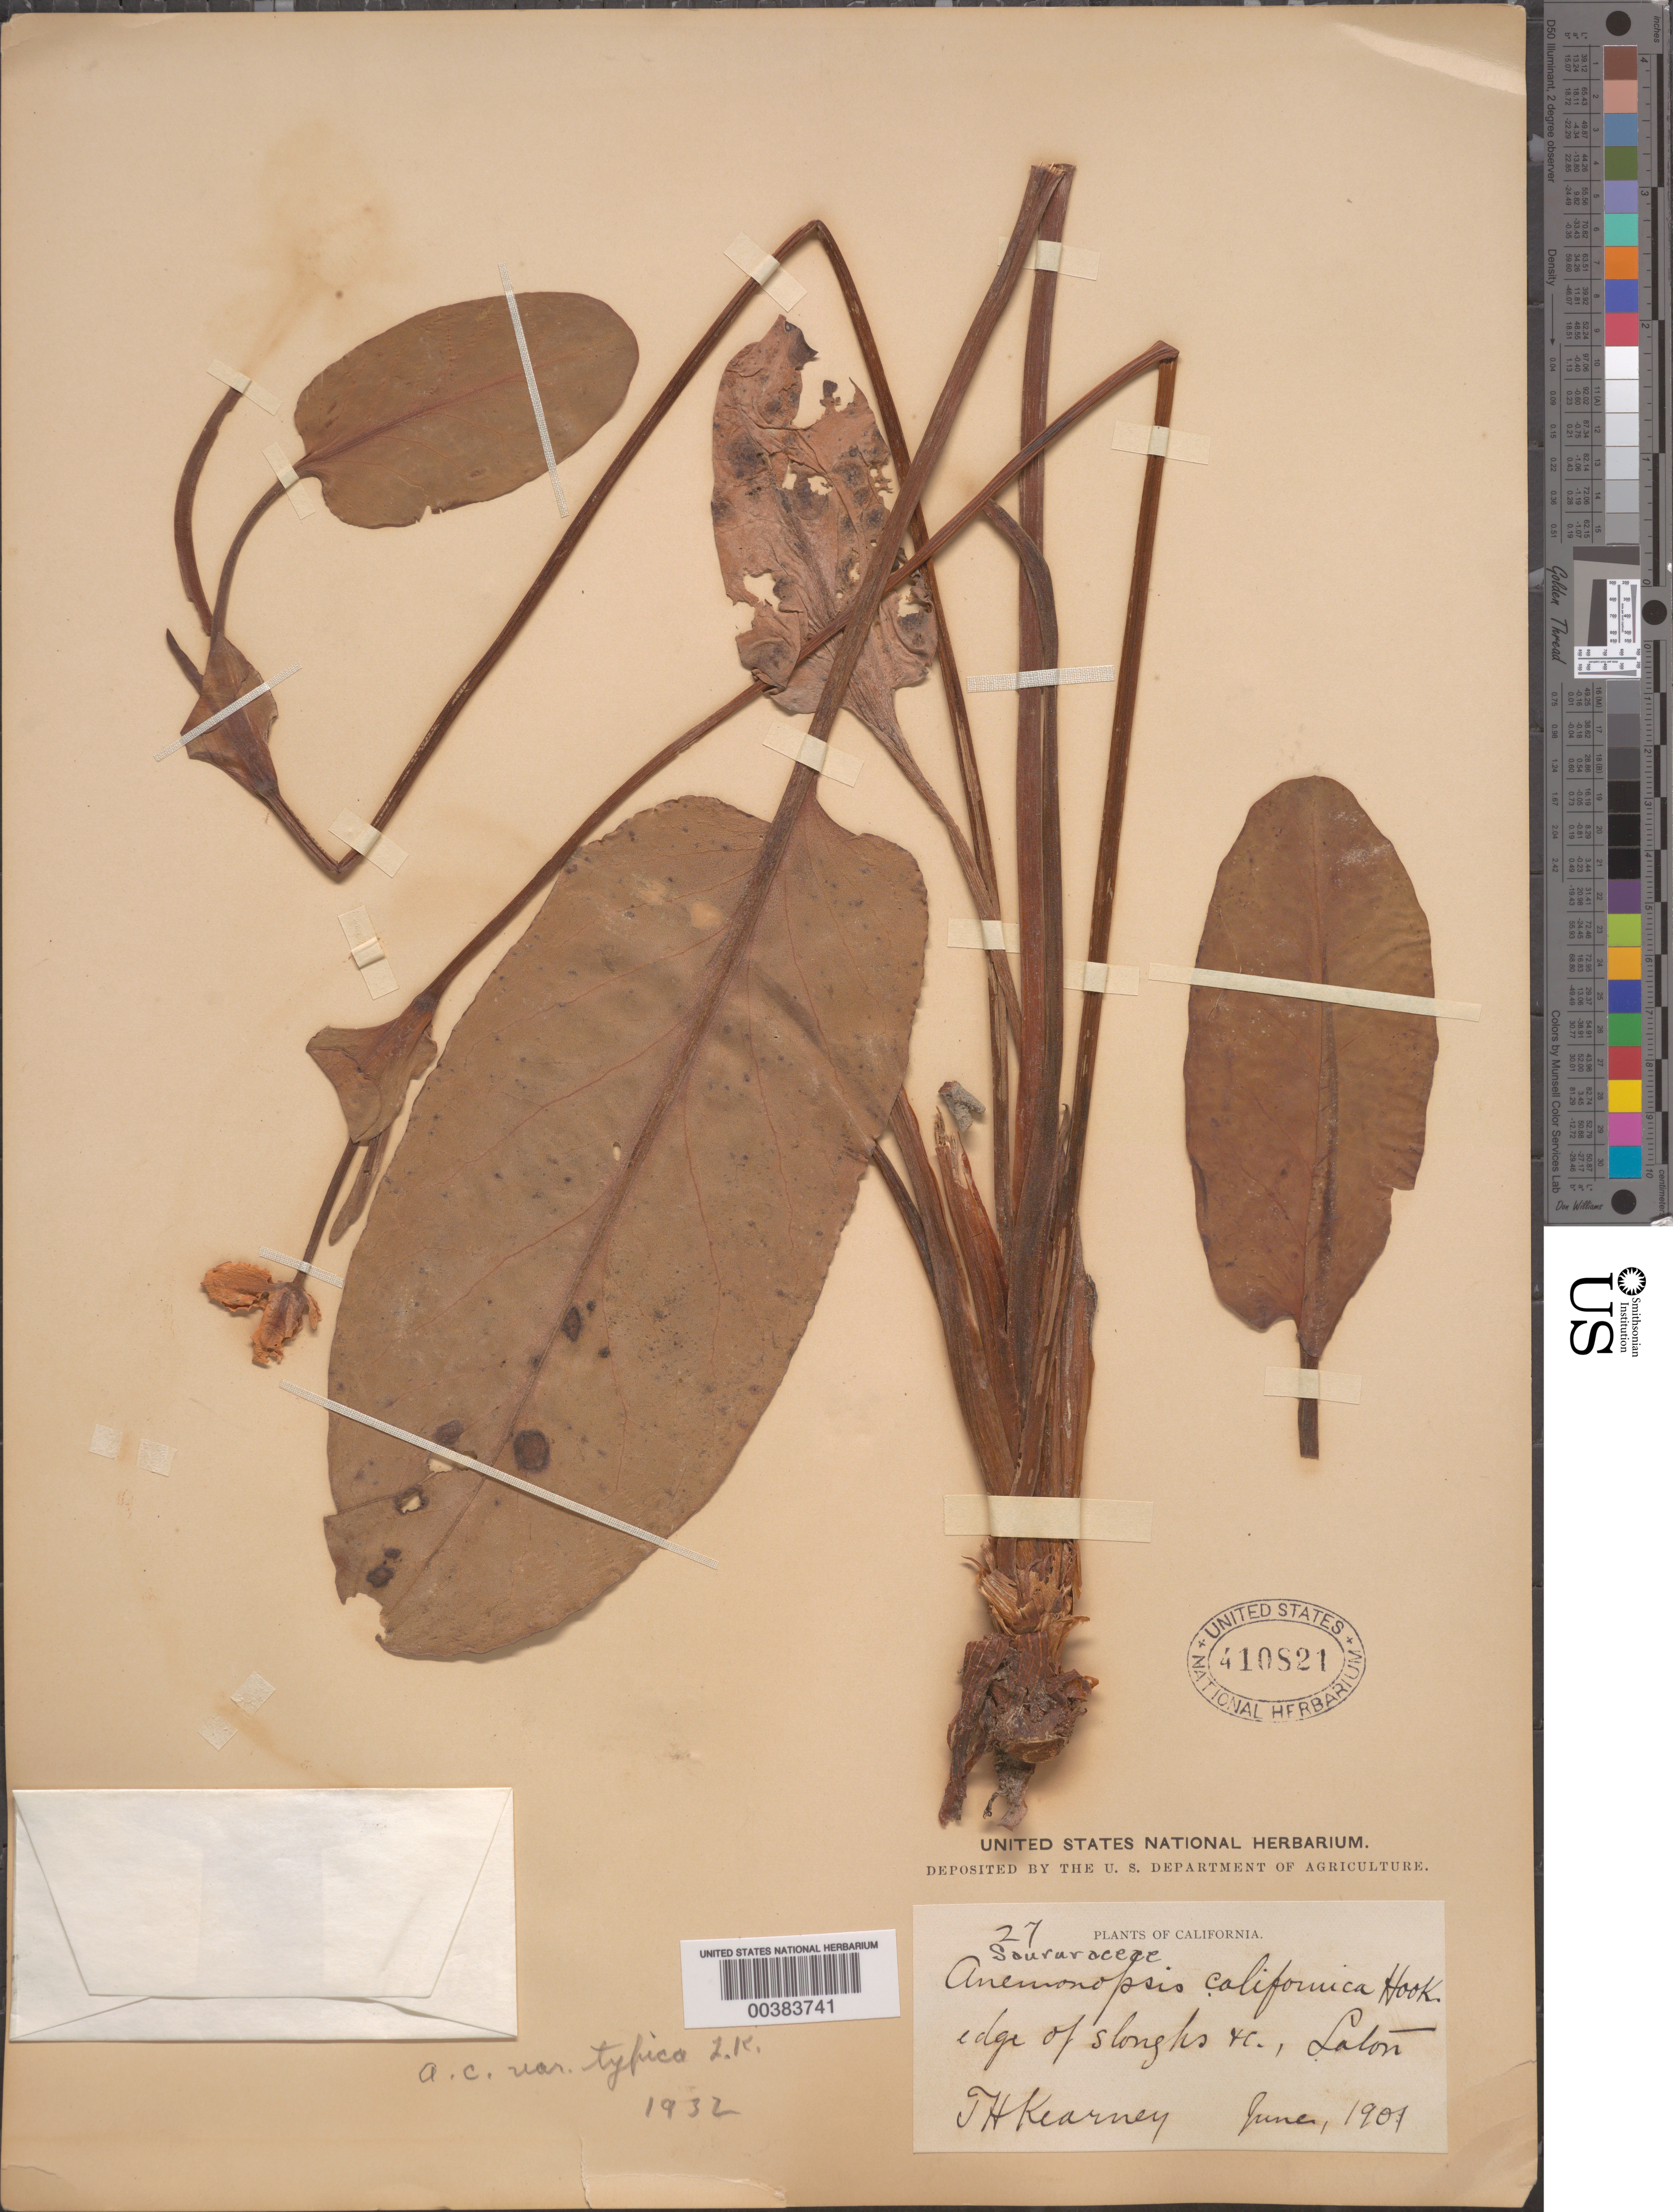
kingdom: Plantae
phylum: Tracheophyta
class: Magnoliopsida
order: Piperales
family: Saururaceae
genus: Anemopsis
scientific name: Anemopsis californica var. typica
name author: Kelso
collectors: T. H. Kearney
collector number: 27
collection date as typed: Jun 1901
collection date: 1901-06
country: United States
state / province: California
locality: Laton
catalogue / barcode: US 410821